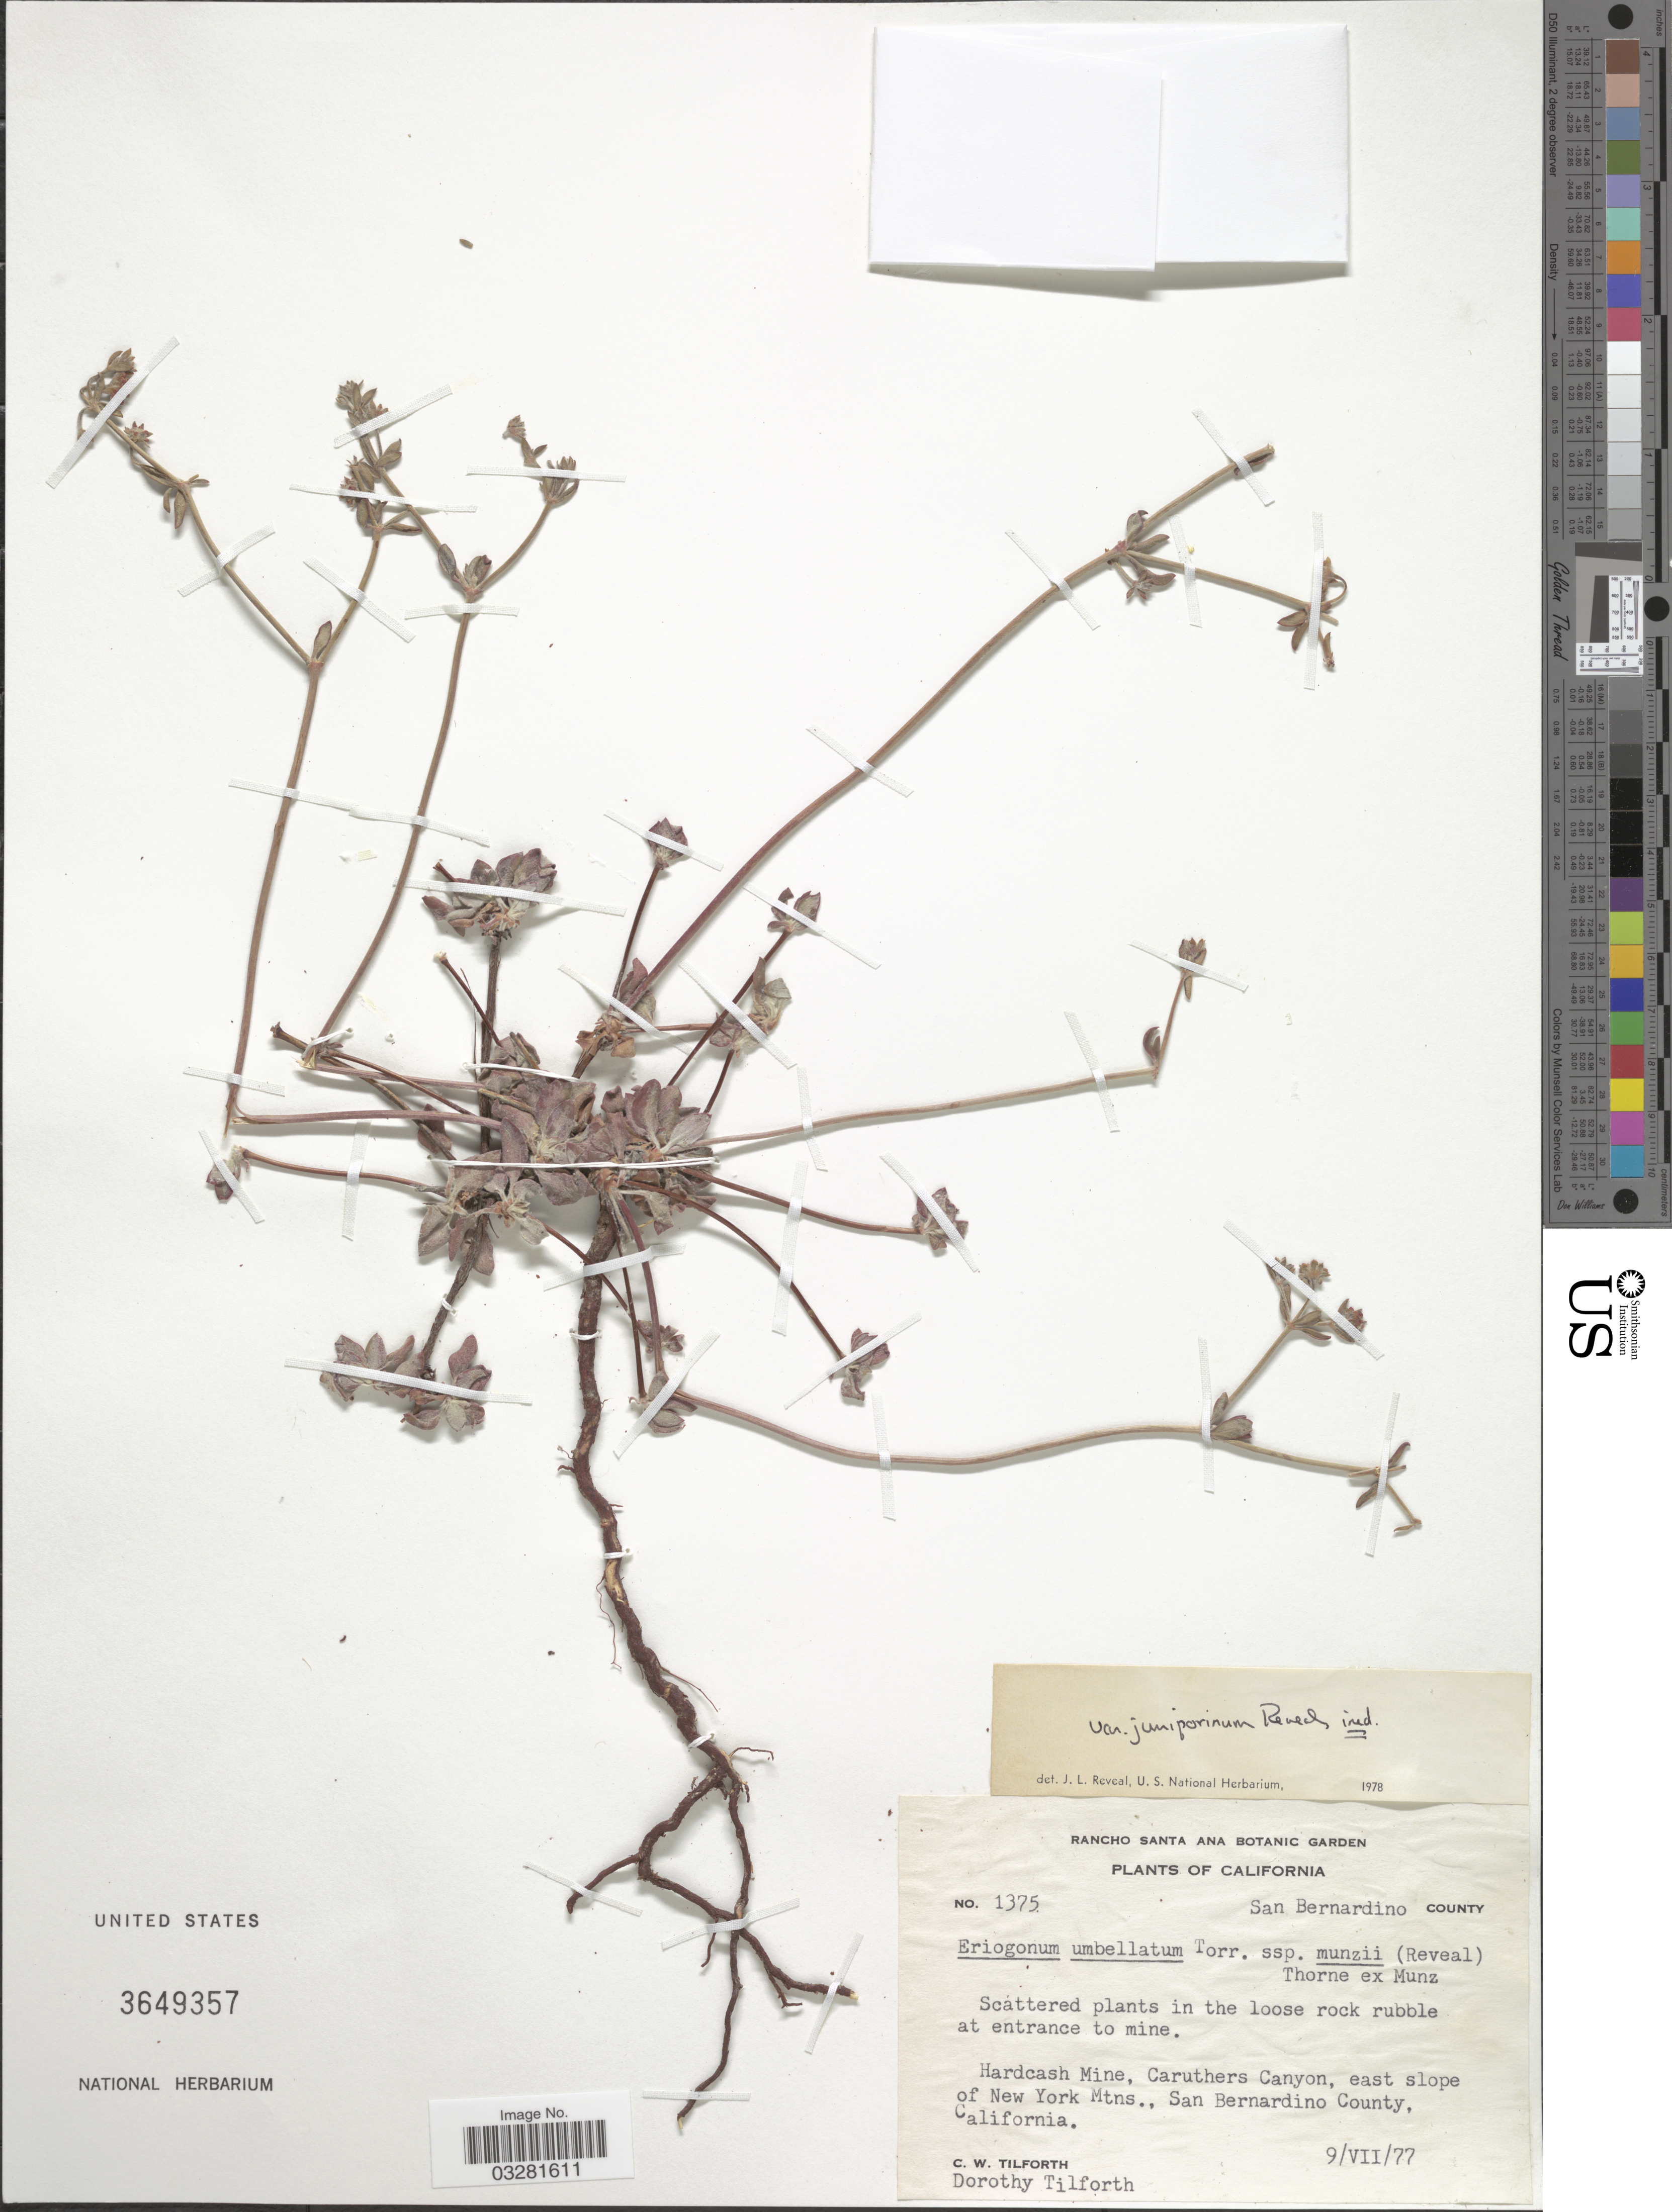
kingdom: Plantae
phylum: Tracheophyta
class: Magnoliopsida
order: Caryophyllales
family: Polygonaceae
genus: Eriogonum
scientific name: Eriogonum umbellatum var. juniporinum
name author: Reveal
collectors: C. Tilforth & D. Tilforth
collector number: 1375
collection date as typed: Transcribed d/m/y: 9/7/77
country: United States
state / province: California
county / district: San Bernardino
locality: San Bernardino County. Hardcash Mine, Caruthers Canyon, east slope of New York Mtns., San Bernardino County.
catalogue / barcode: US 3649357